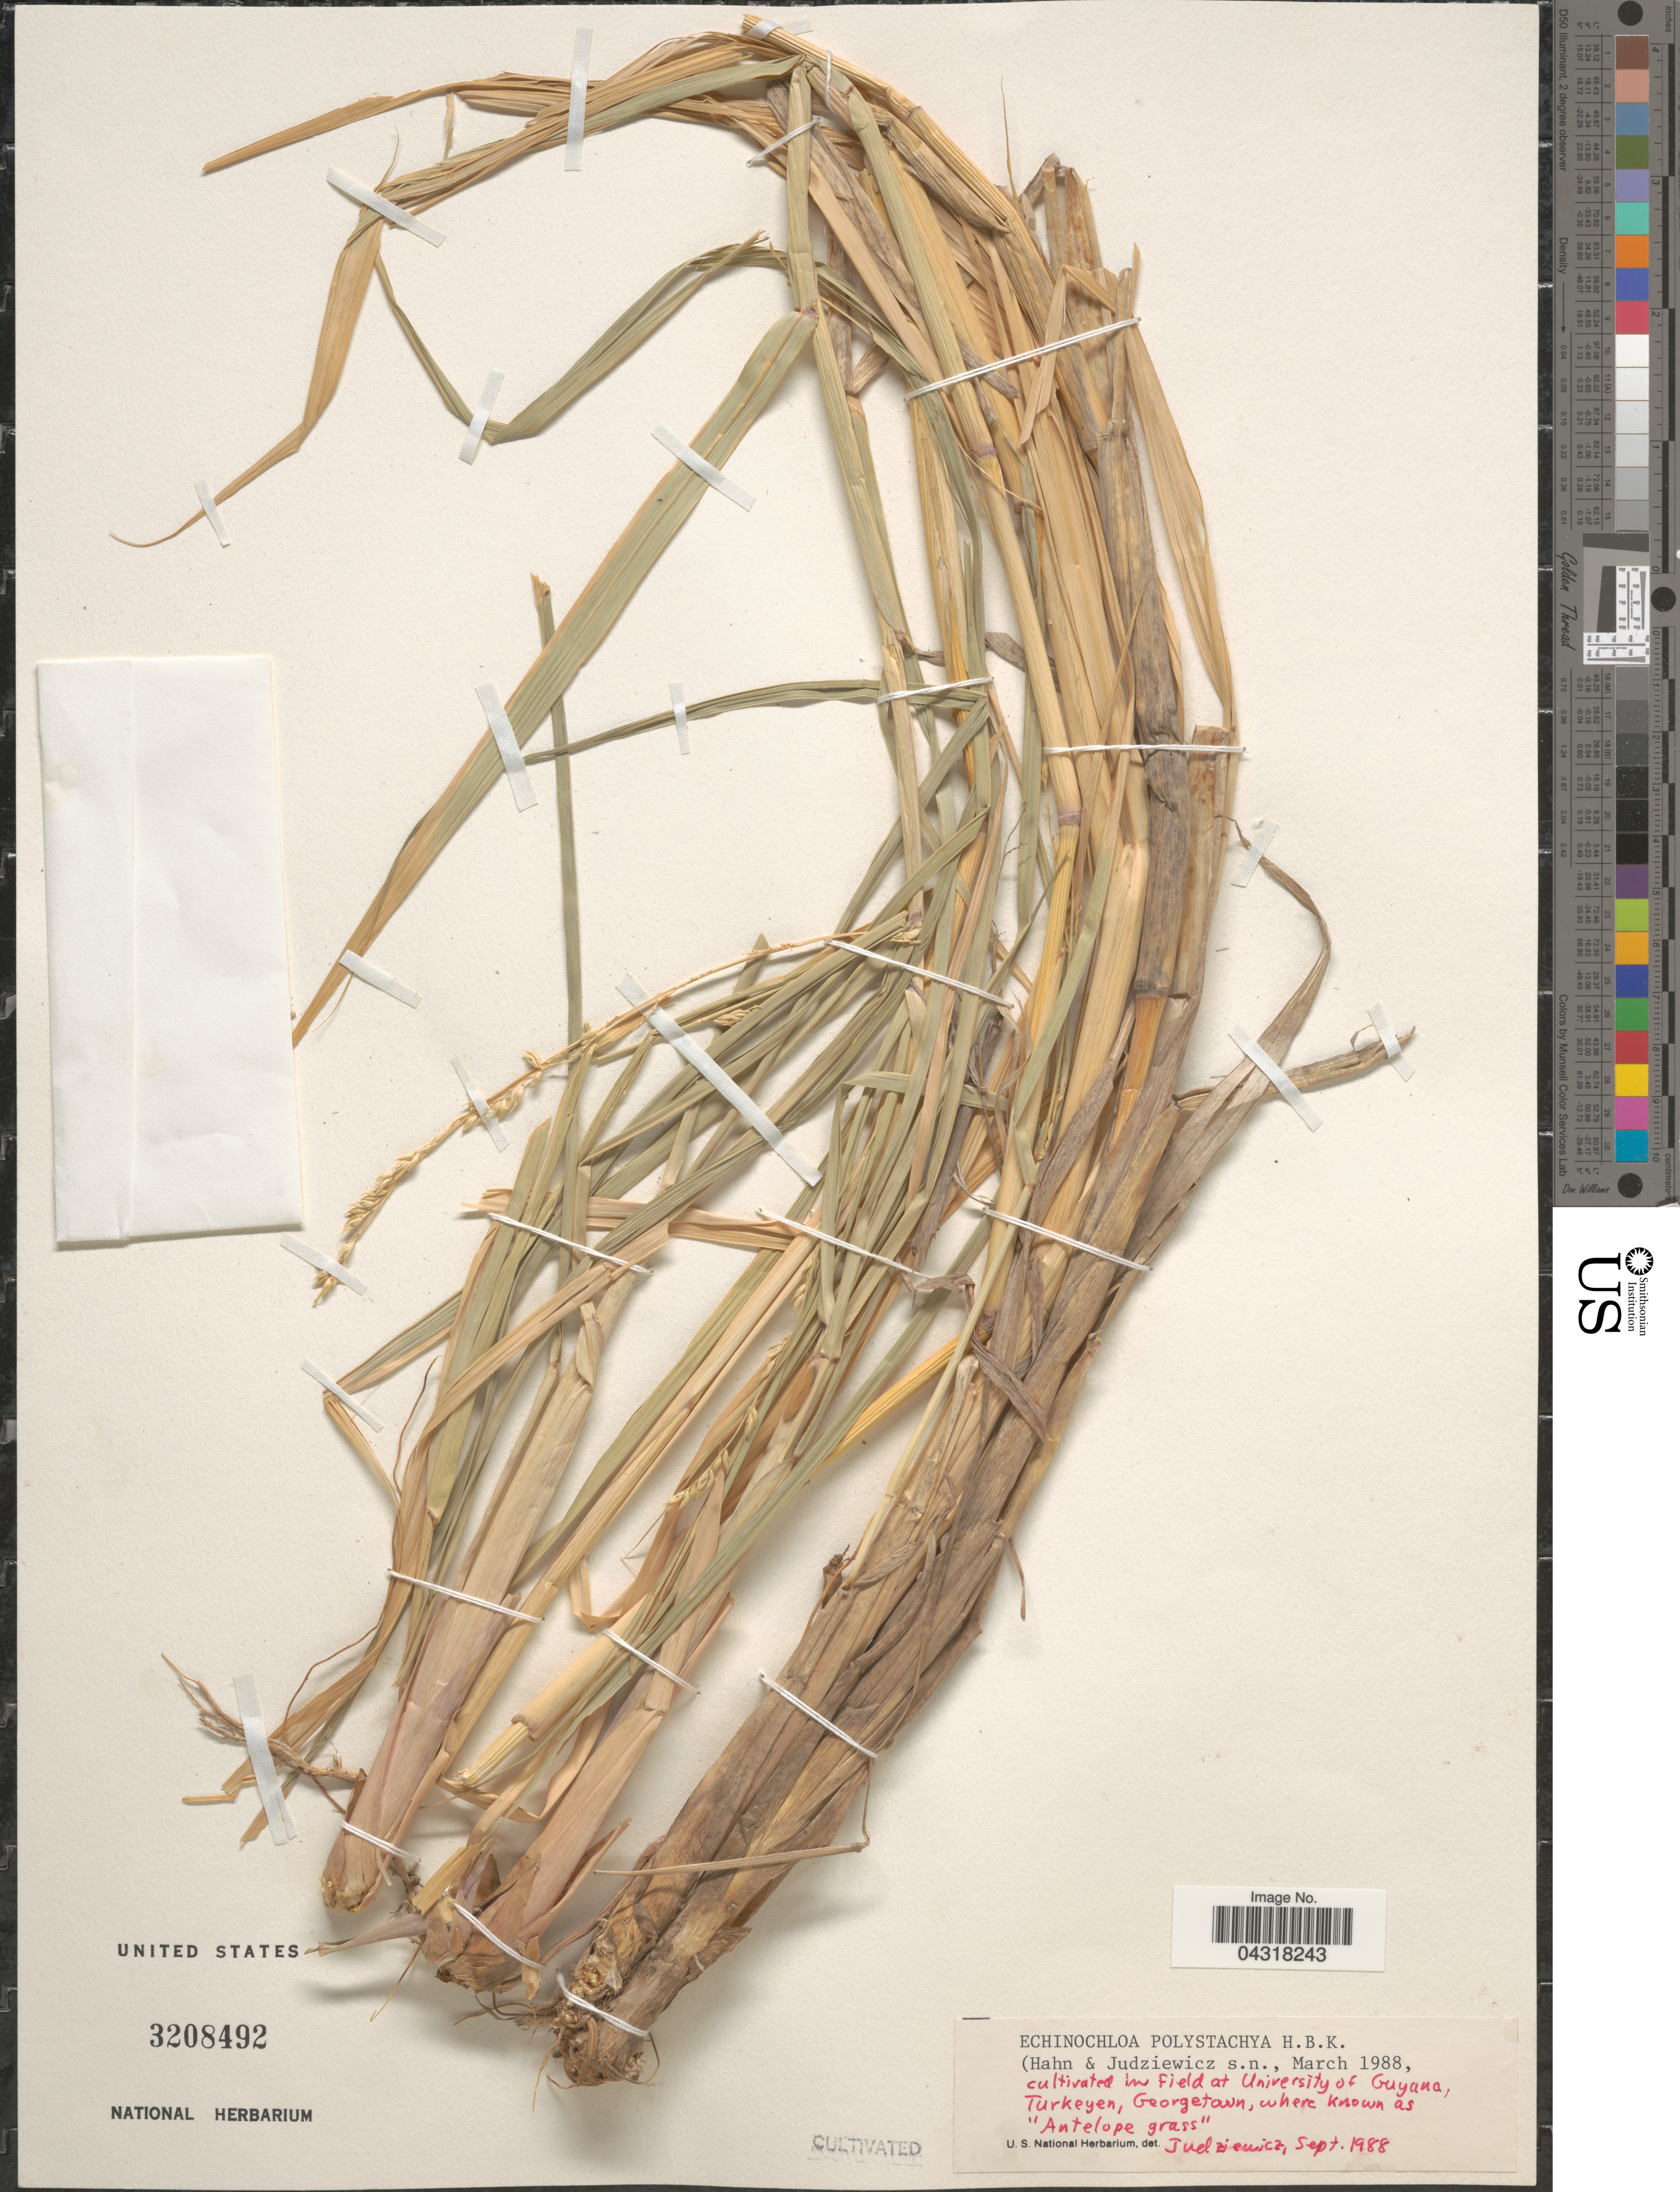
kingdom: Plantae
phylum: Tracheophyta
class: Liliopsida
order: Poales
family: Poaceae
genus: Echinochloa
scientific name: Echinochloa polystachya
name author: (Kunth) Hitchc.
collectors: -- Hahn & Judziewicz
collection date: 1988-03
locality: Cultivated in field at University of Guyana, Turkeyen, Georgetown.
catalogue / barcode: US 3208492